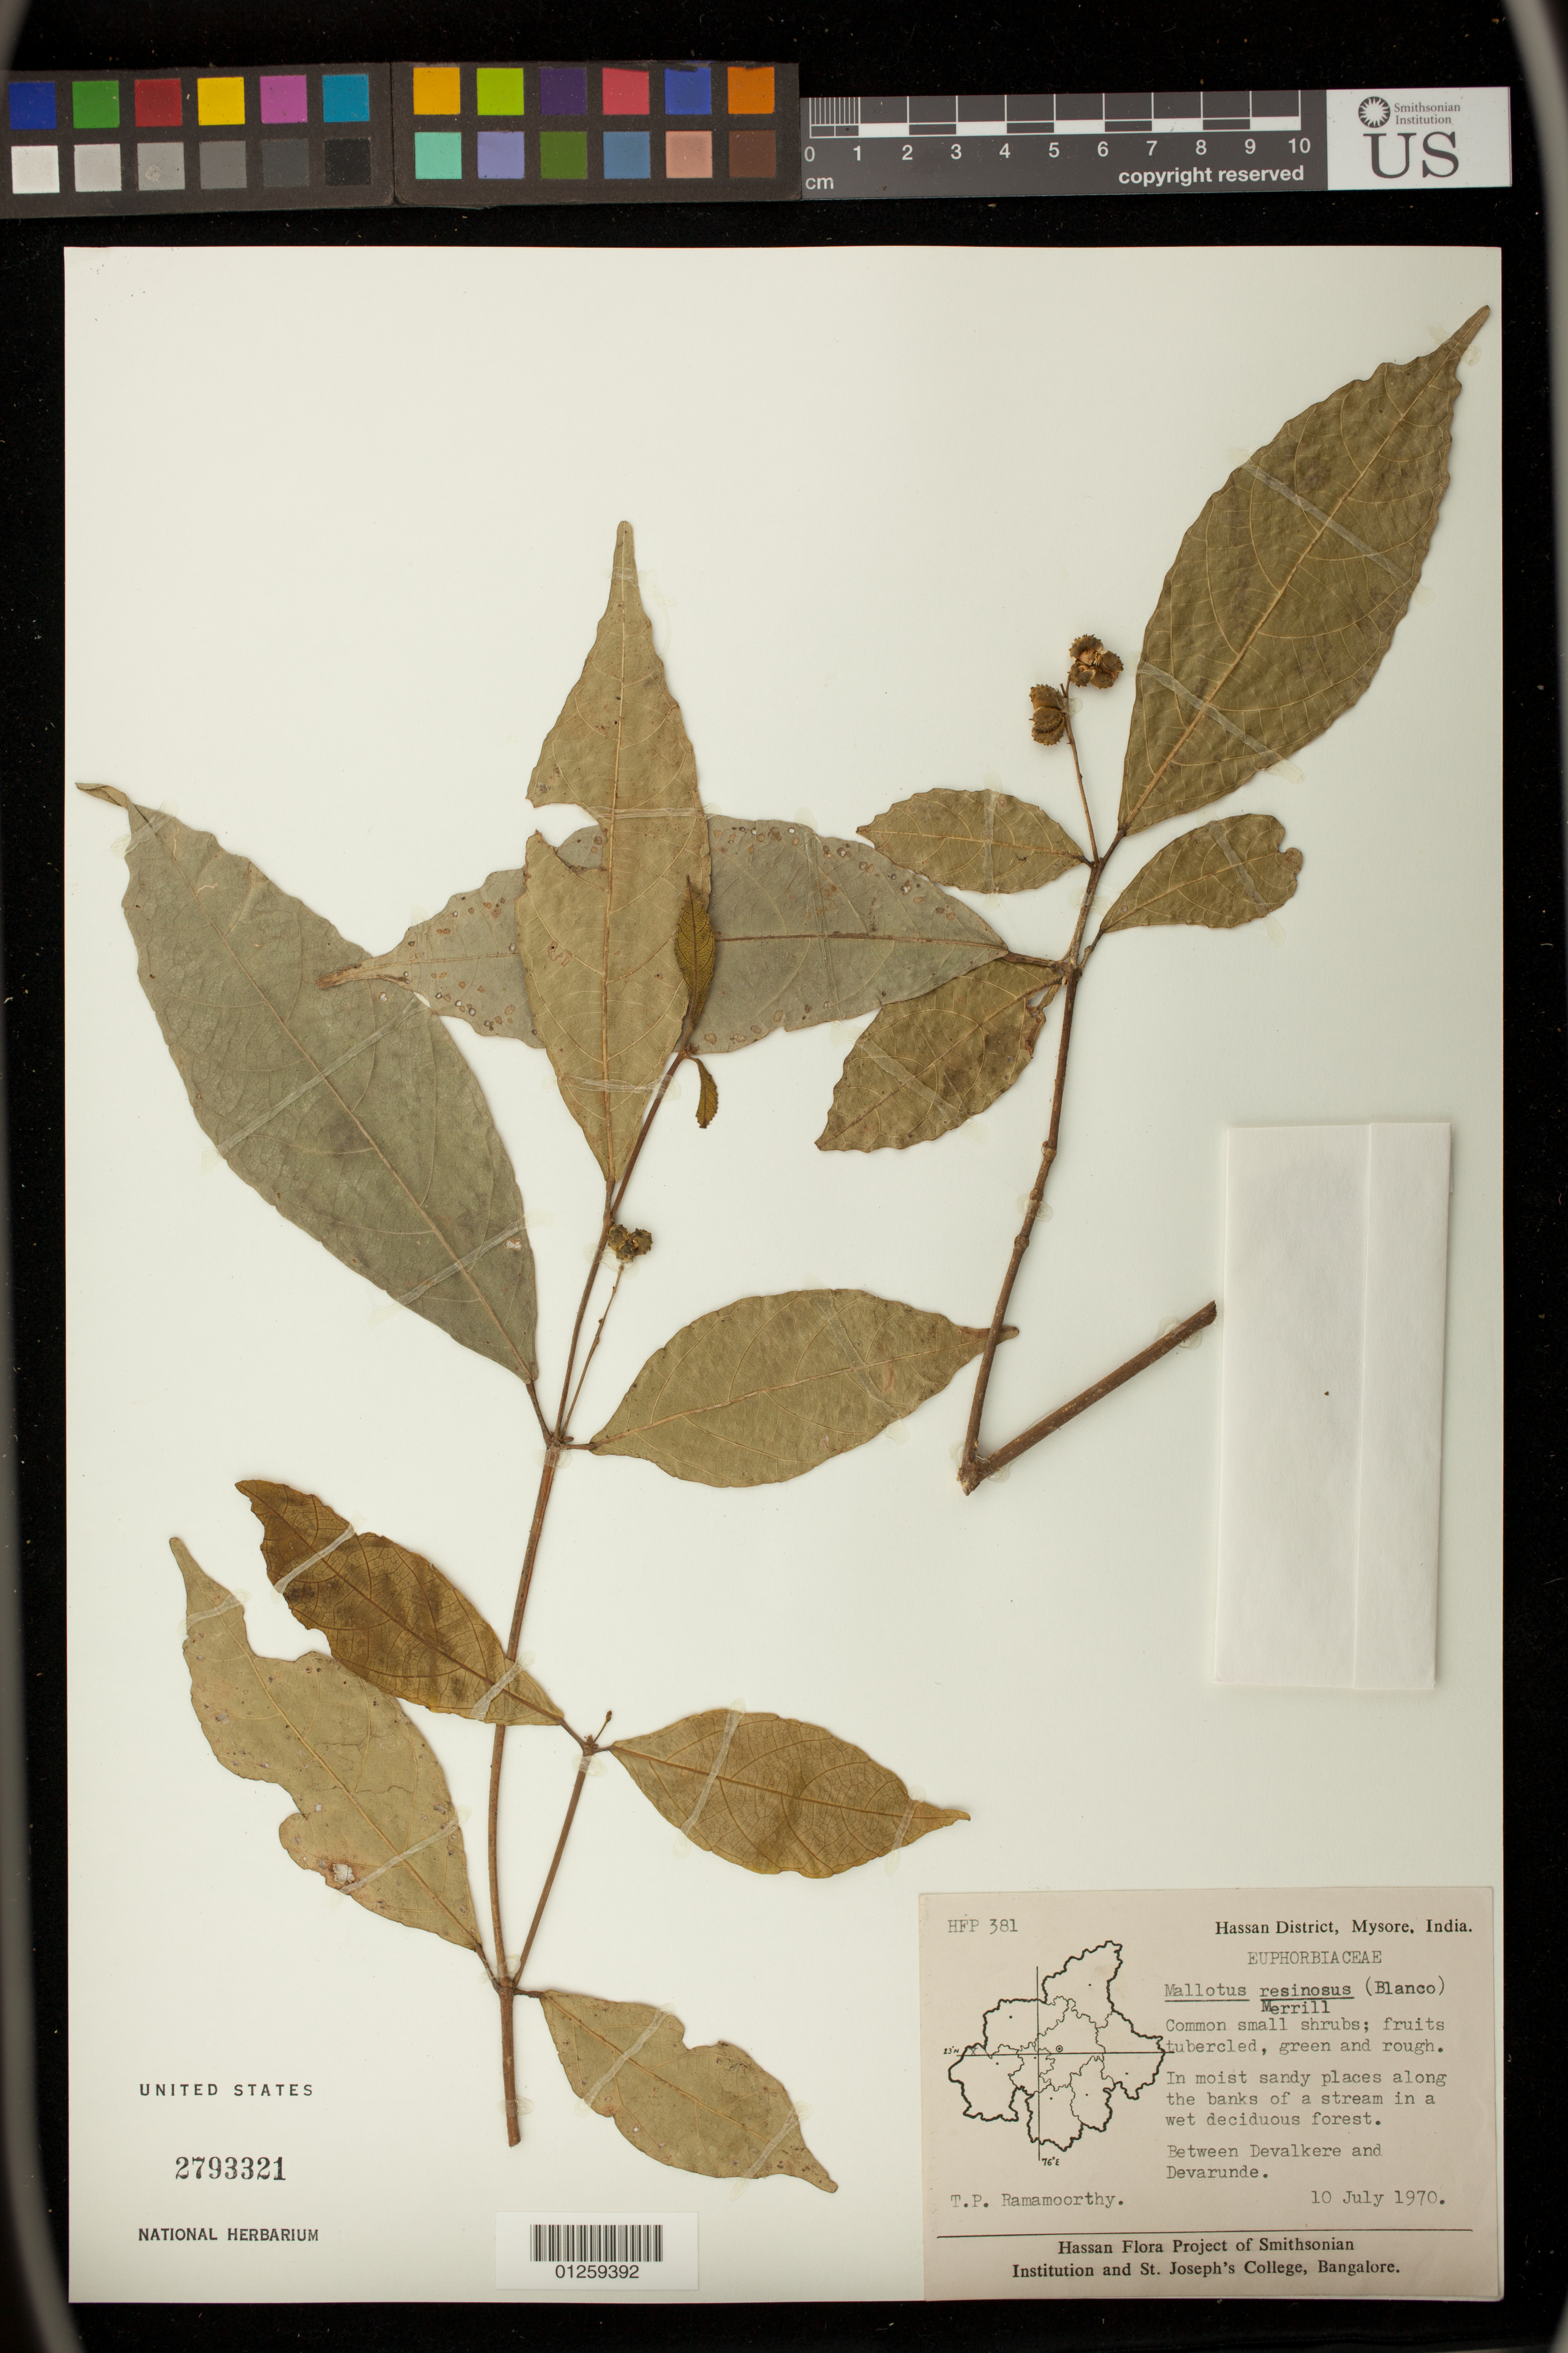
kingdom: Plantae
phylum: Tracheophyta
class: Magnoliopsida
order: Malpighiales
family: Euphorbiaceae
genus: Mallotus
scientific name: Mallotus resinosus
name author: (Blanco) Merr.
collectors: T. P. Ramamoorthy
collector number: HFP 381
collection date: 1970-07-10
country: India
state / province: Karnataka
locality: Hassan District, Mysore,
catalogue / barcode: US 2793321